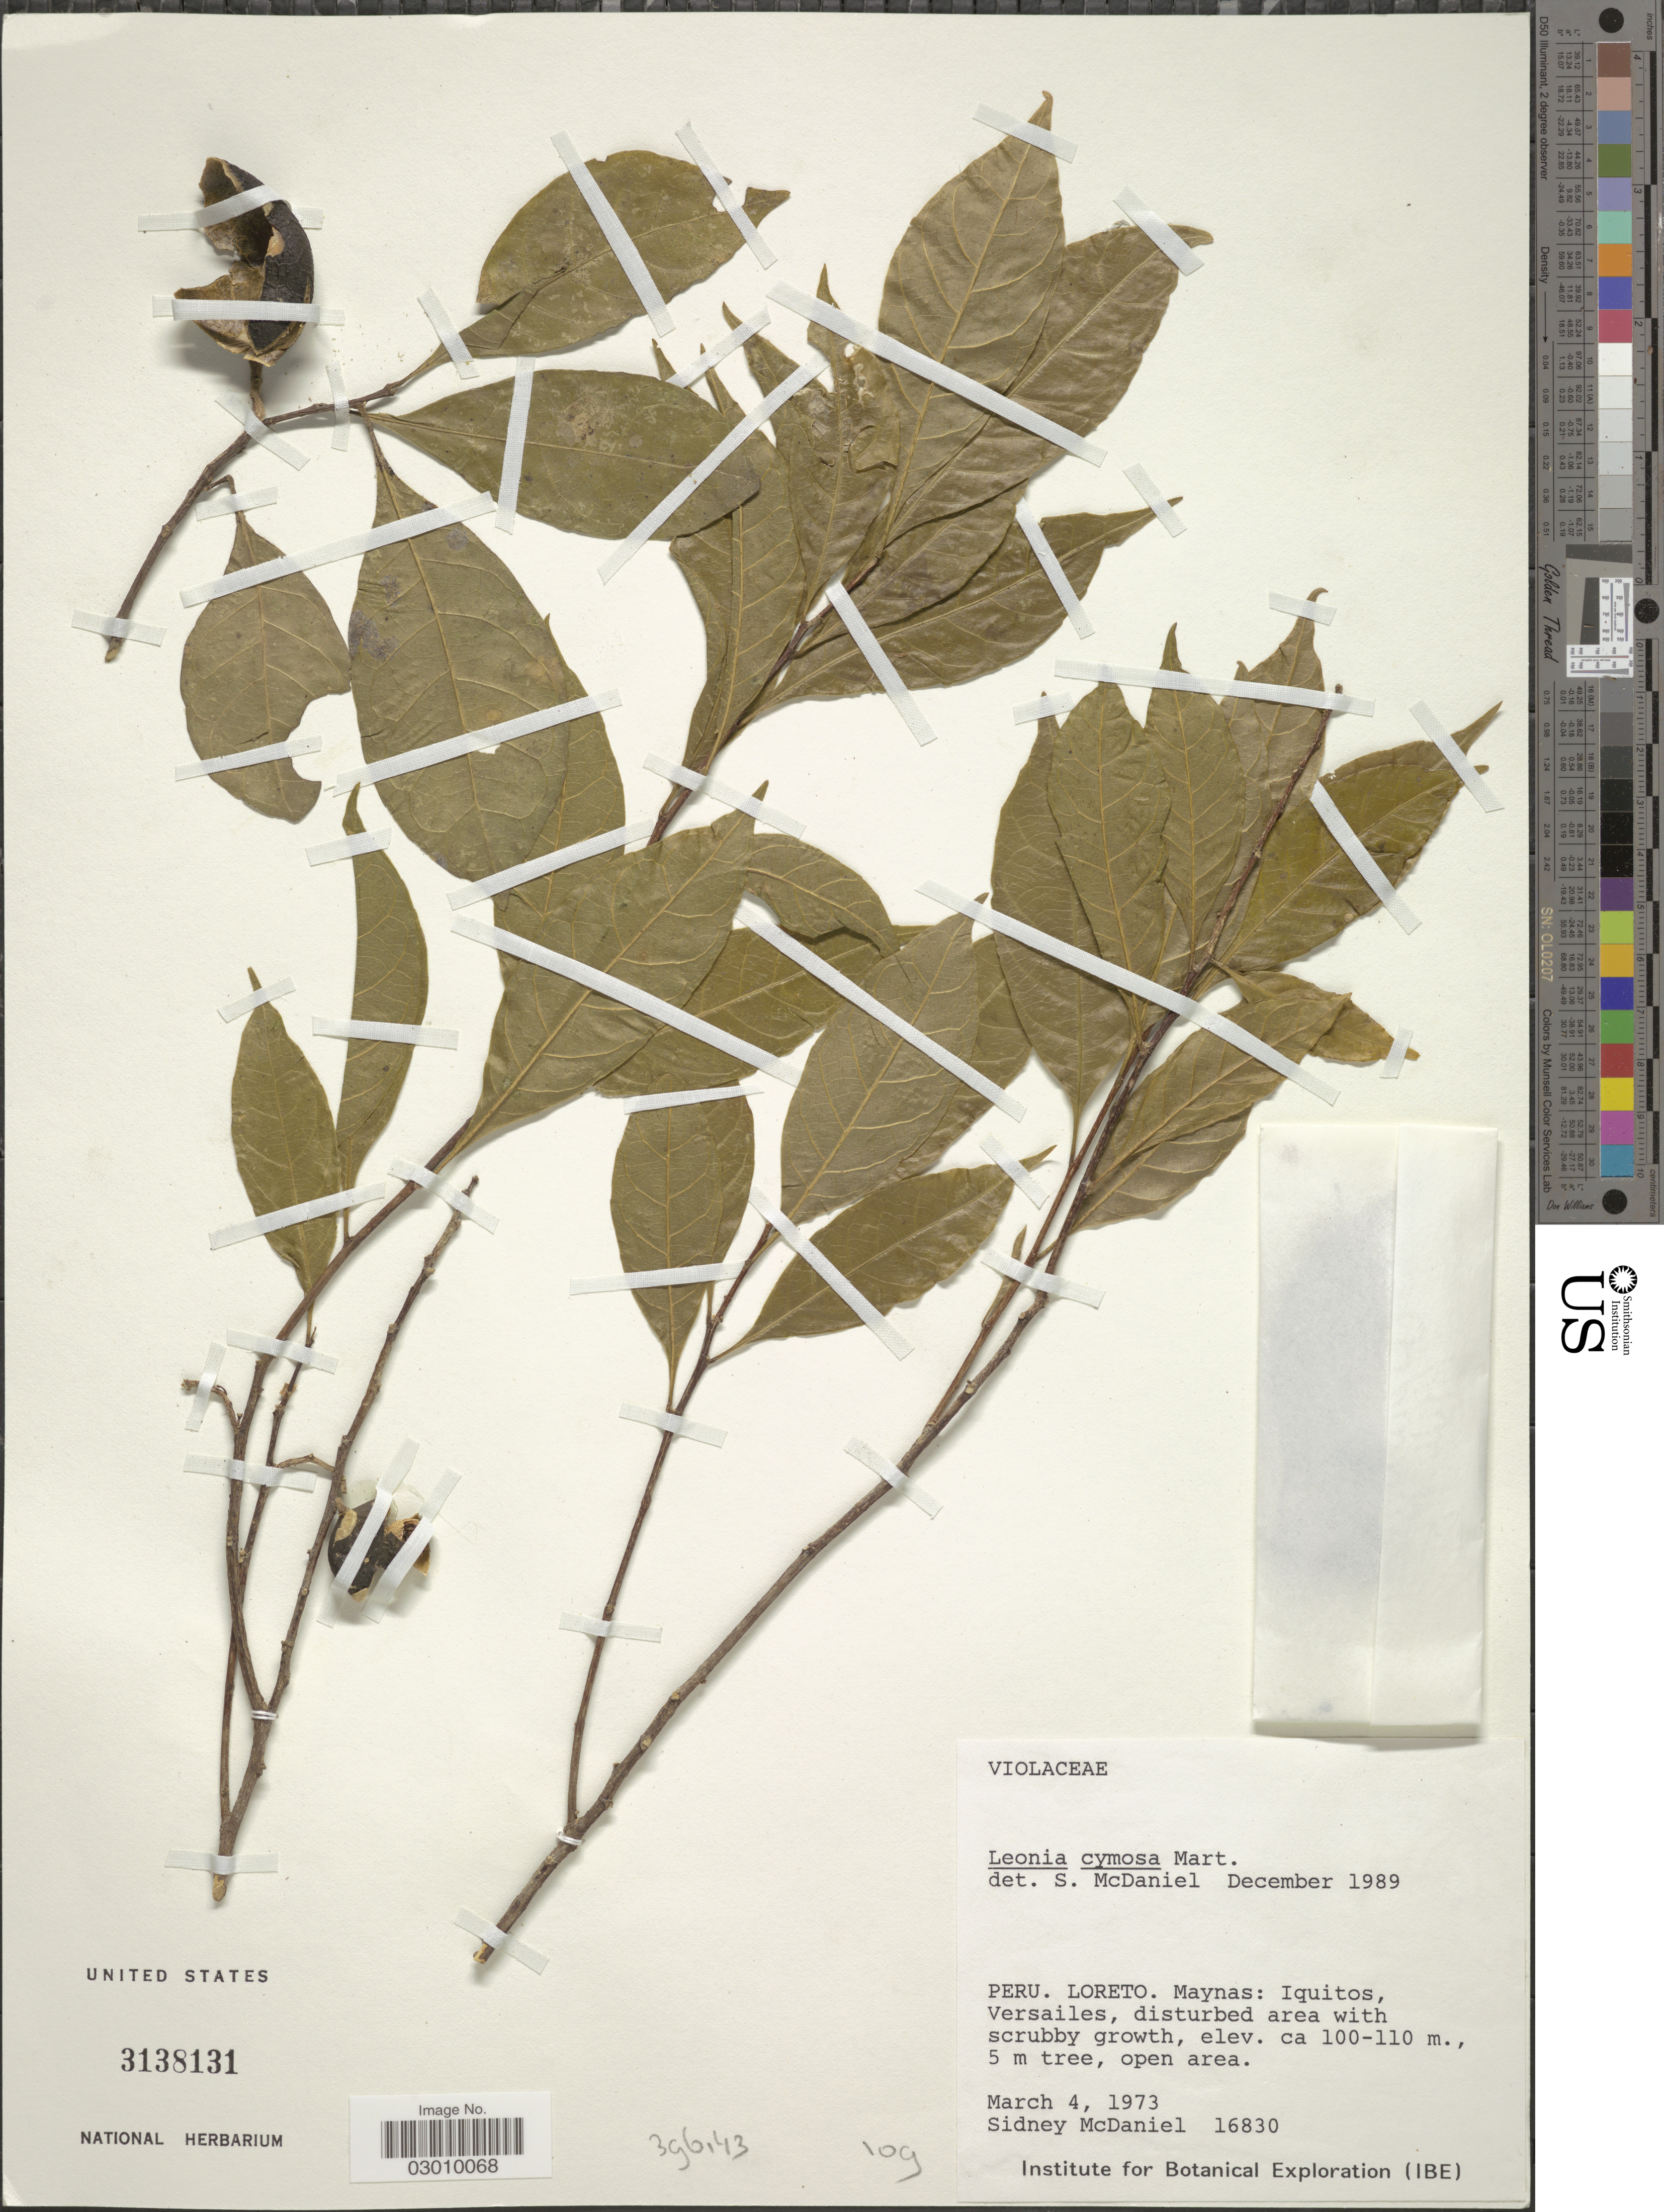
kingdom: Plantae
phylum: Tracheophyta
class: Magnoliopsida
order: Malpighiales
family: Violaceae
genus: Leonia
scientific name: Leonia cymosa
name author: Mart.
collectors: S. McDaniel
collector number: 16830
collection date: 1973-03-04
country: Peru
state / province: Loreto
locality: Maynas: Iquitos, Versailes, disturbed area.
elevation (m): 100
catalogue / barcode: US 3138131